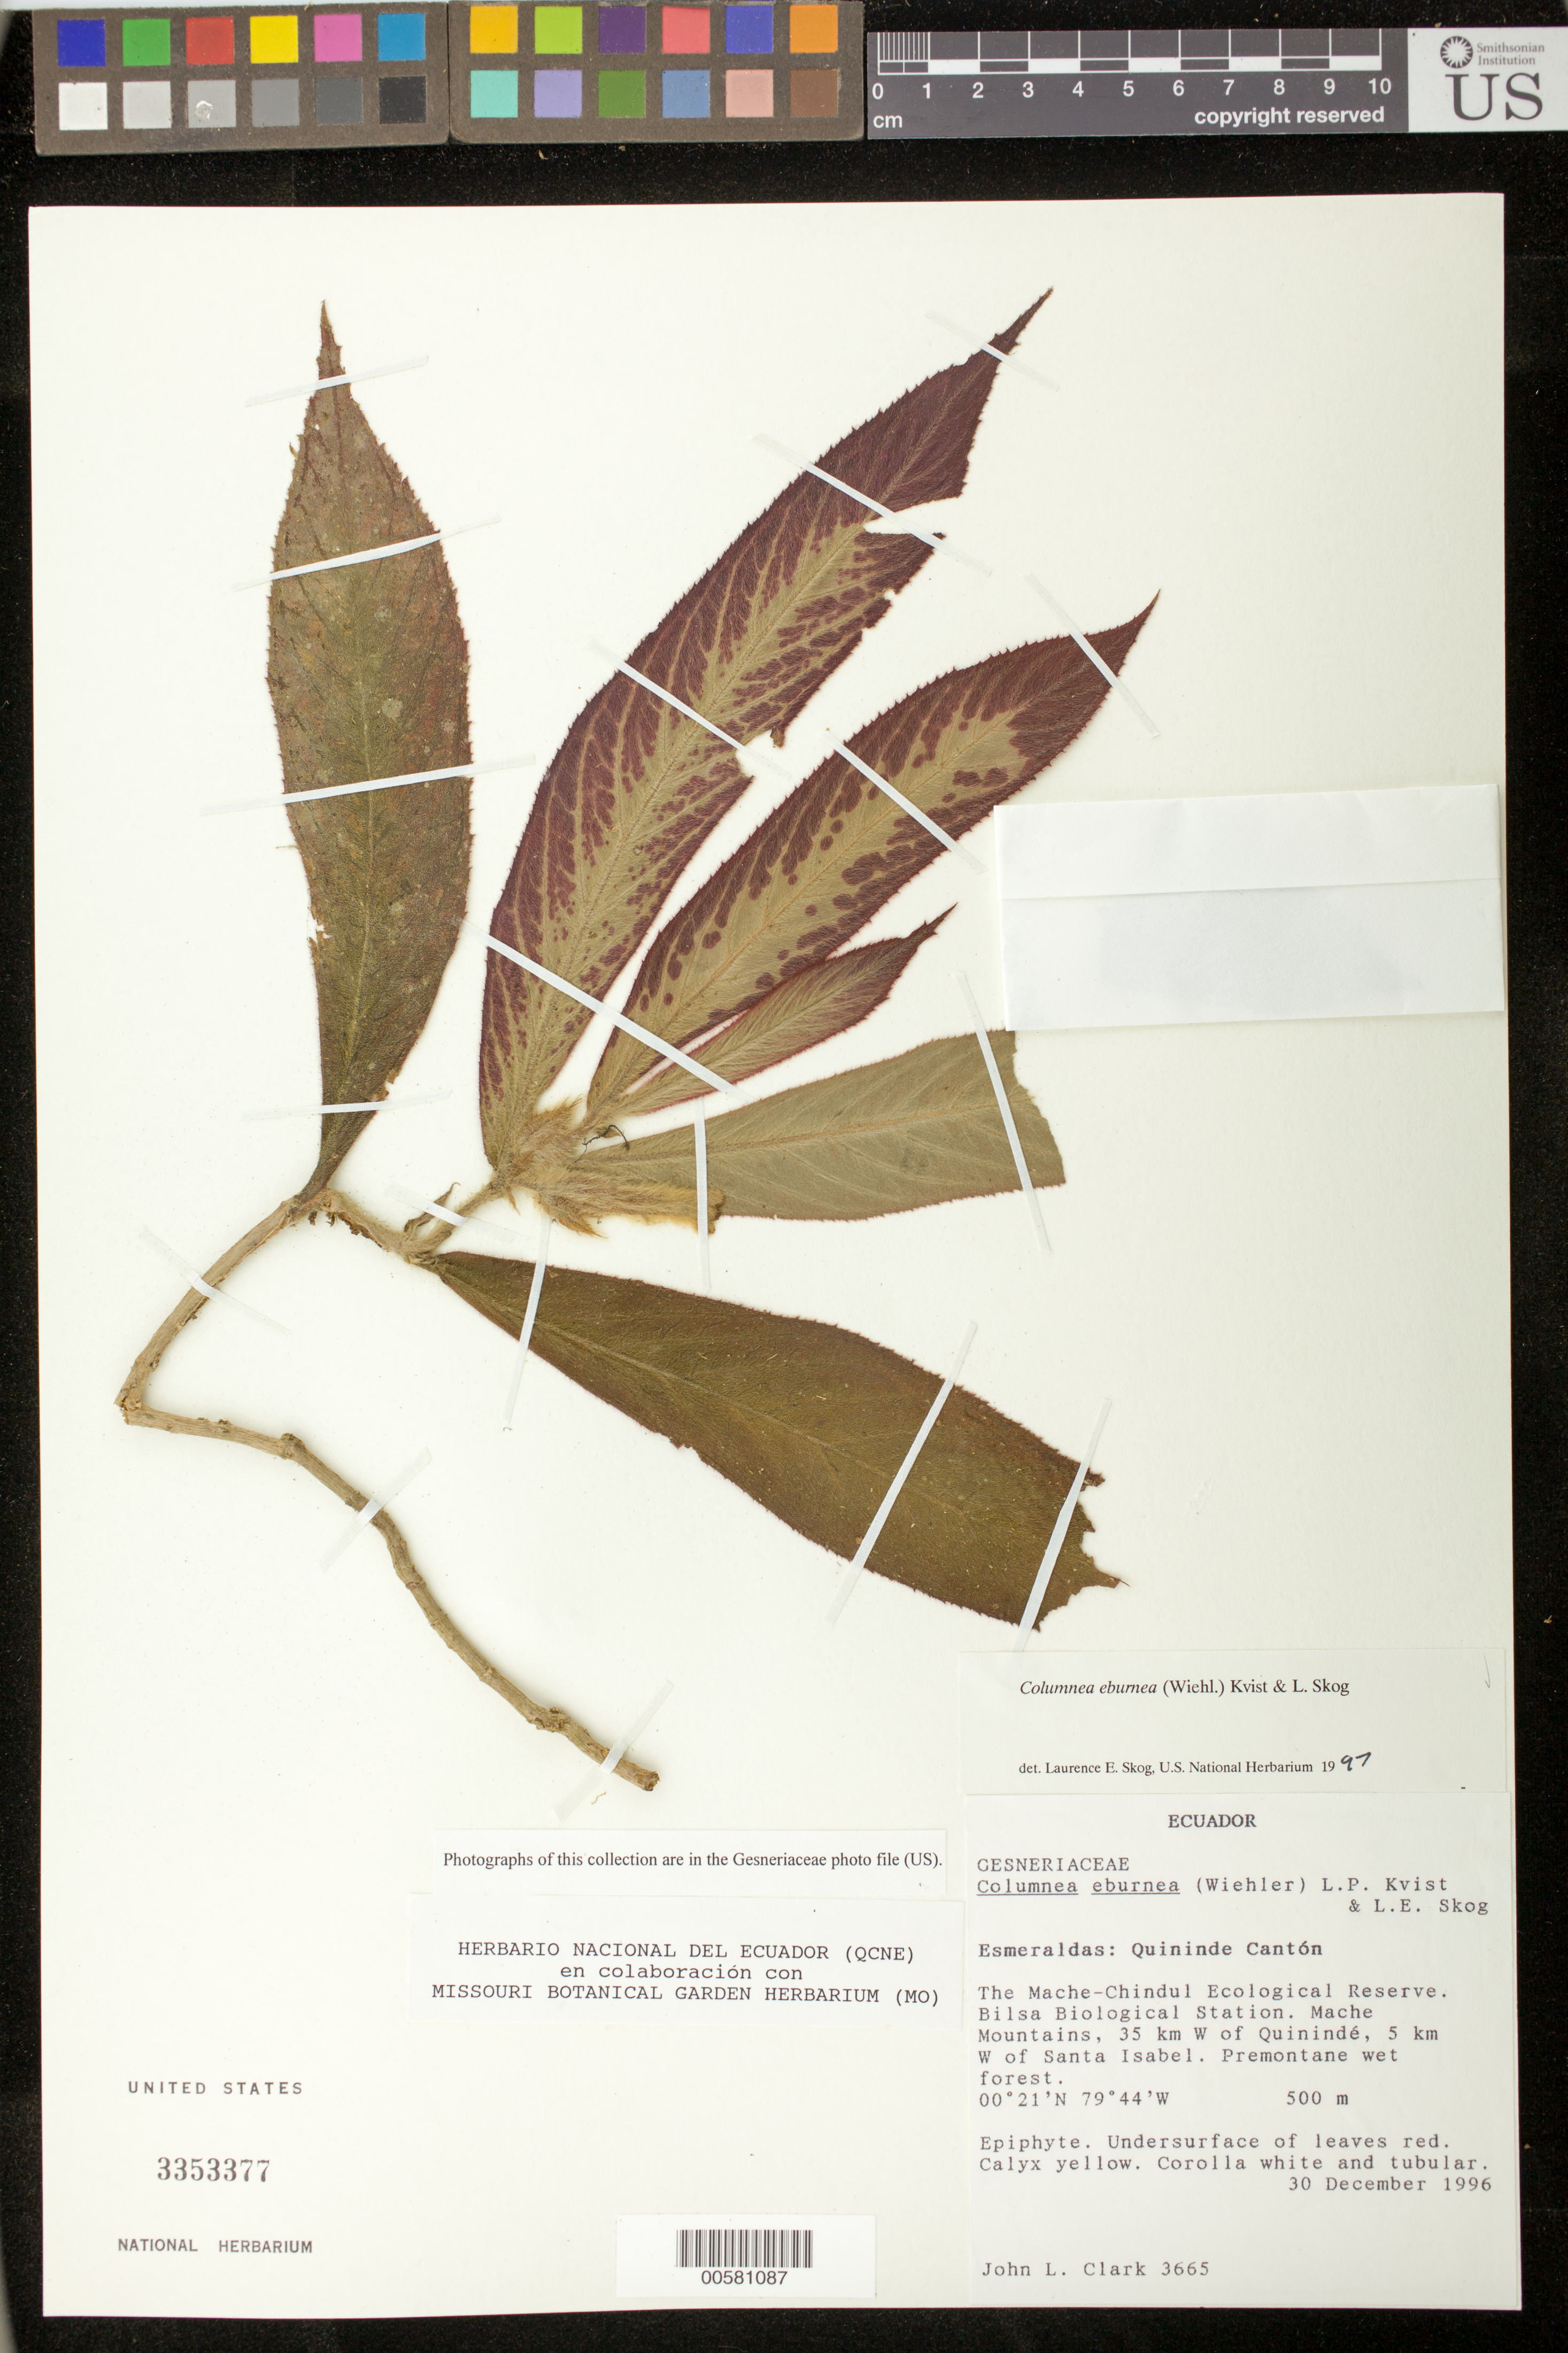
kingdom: Plantae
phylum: Tracheophyta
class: Magnoliopsida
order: Lamiales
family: Gesneriaceae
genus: Columnea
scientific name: Columnea eburnea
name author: (Wiehler) L.P. Kvist & L.E. Skog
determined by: Skog, Laurence E.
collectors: J. L. Clark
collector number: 3665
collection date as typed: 30 Dec 1996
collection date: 1996-12-30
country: Ecuador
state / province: Esmeraldas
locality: Quininde Cantón. Mache-Chindul Ecological Reserve, Bilsa Biological Station, Mache Mountains, 35 km W of Quinindé, 5 km W of Santa Isabel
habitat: Premontane wet forest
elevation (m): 500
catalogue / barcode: US 3353377